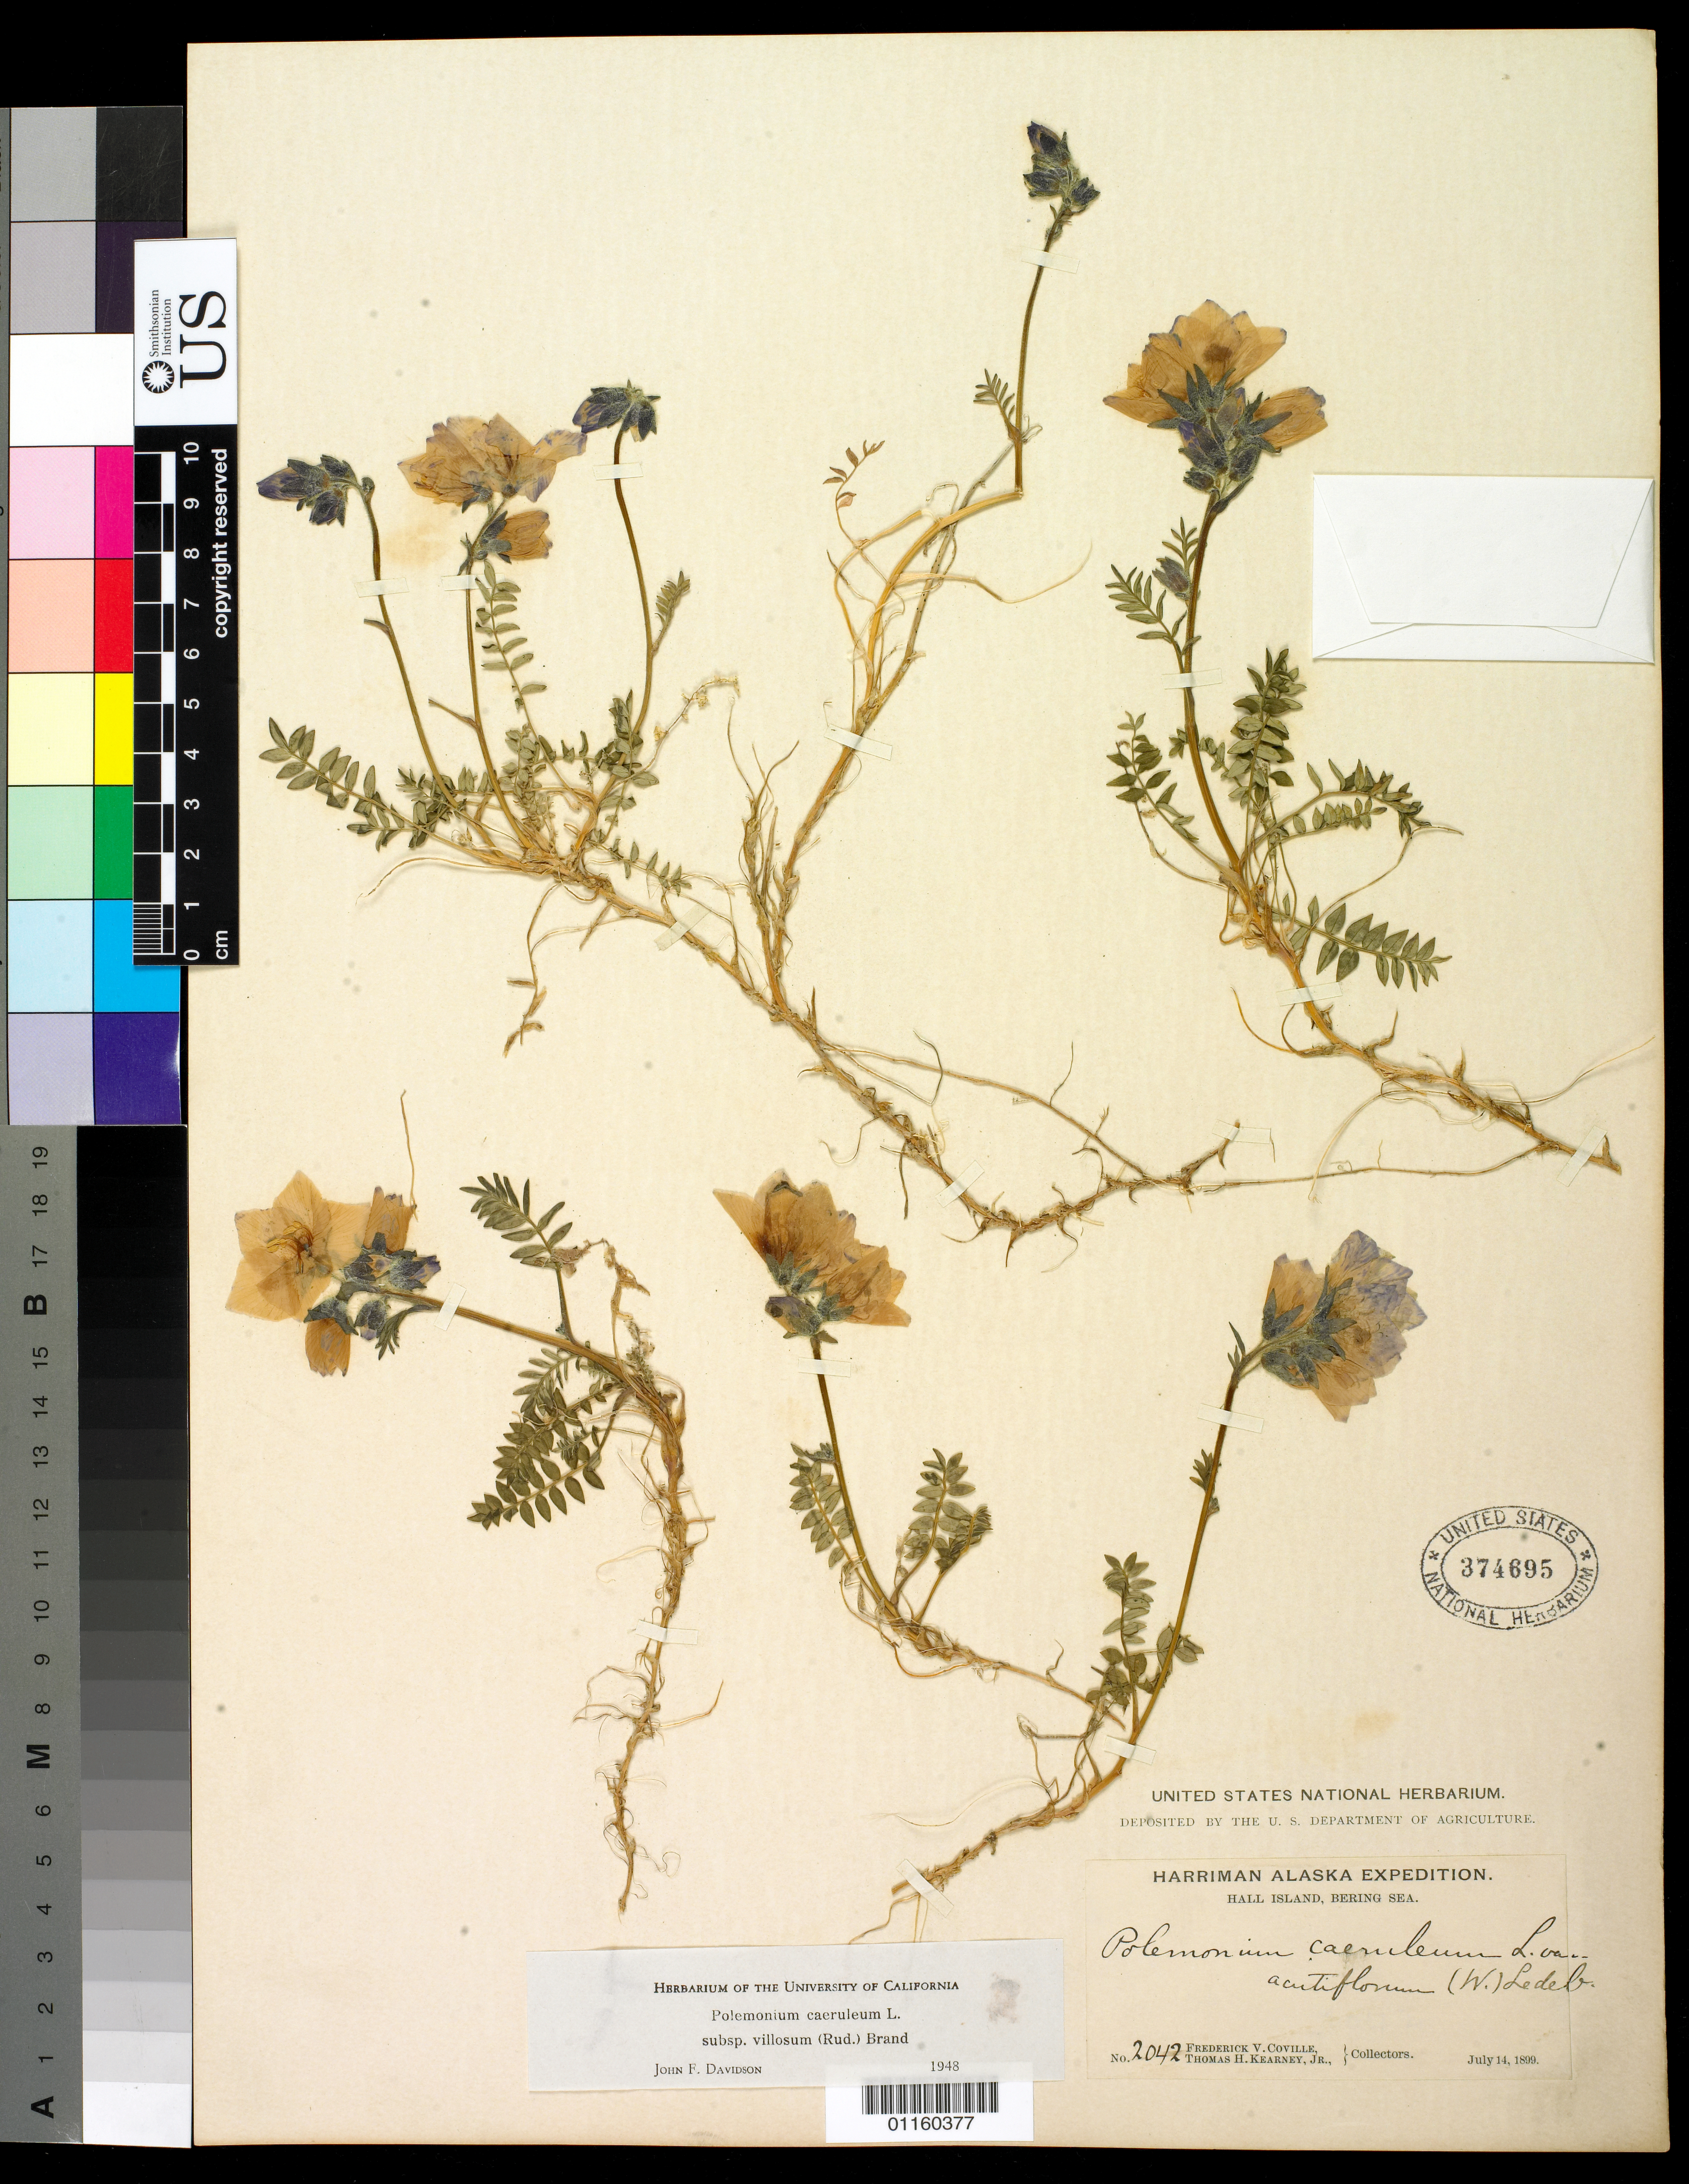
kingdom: Plantae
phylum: Tracheophyta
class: Magnoliopsida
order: Ericales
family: Polemoniaceae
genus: Polemonium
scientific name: Polemonium caeruleum subsp. villosum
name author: (Rudolph ex Georgi) Brand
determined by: Davidson, J. F.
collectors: F. V. Coville & T. H. Kearney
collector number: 2042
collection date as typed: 14 Jul 1899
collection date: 1899-07-14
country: United States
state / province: Alaska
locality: Hall Island, Bering Sea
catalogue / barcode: US 374695